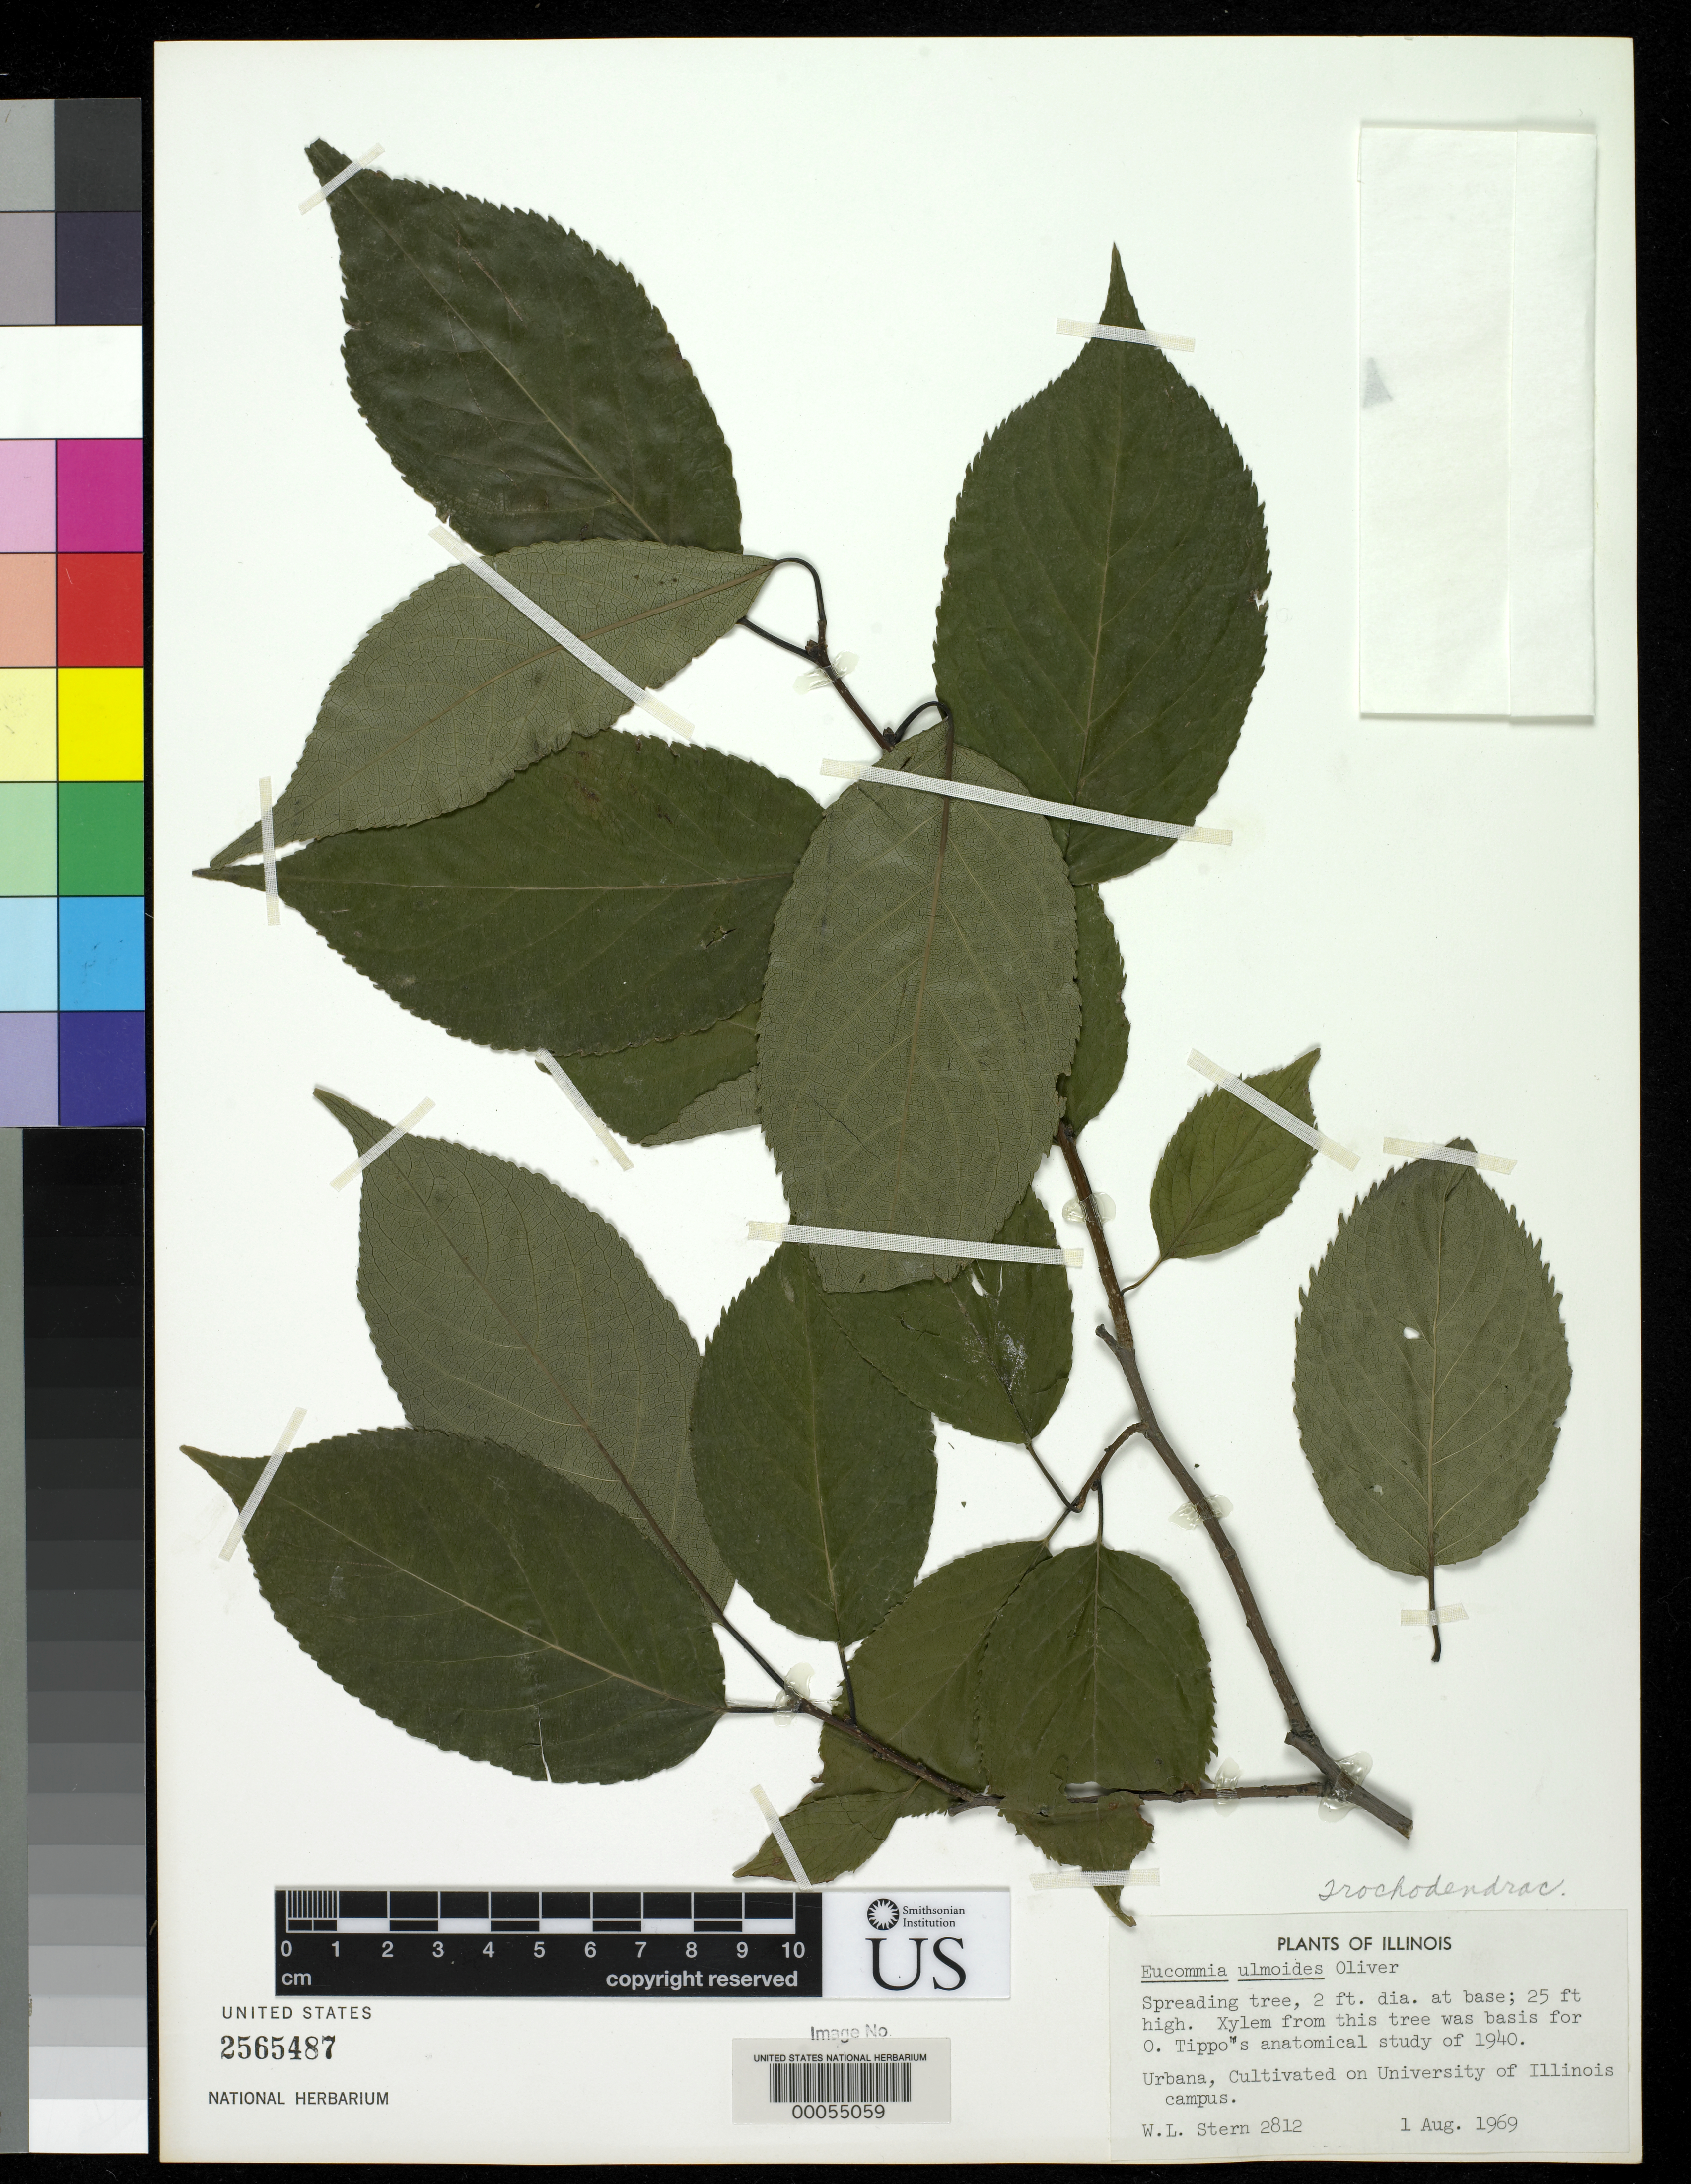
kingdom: Plantae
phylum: Tracheophyta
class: Magnoliopsida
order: Garryales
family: Eucommiaceae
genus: Eucommia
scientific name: Eucommia ulmoides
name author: Oliv.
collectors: W. L. Stern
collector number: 2812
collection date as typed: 01 Aug 1969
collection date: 1969-08-01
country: United States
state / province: Illinois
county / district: Champaign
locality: Urbana, university of illinois campus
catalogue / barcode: US 2565487